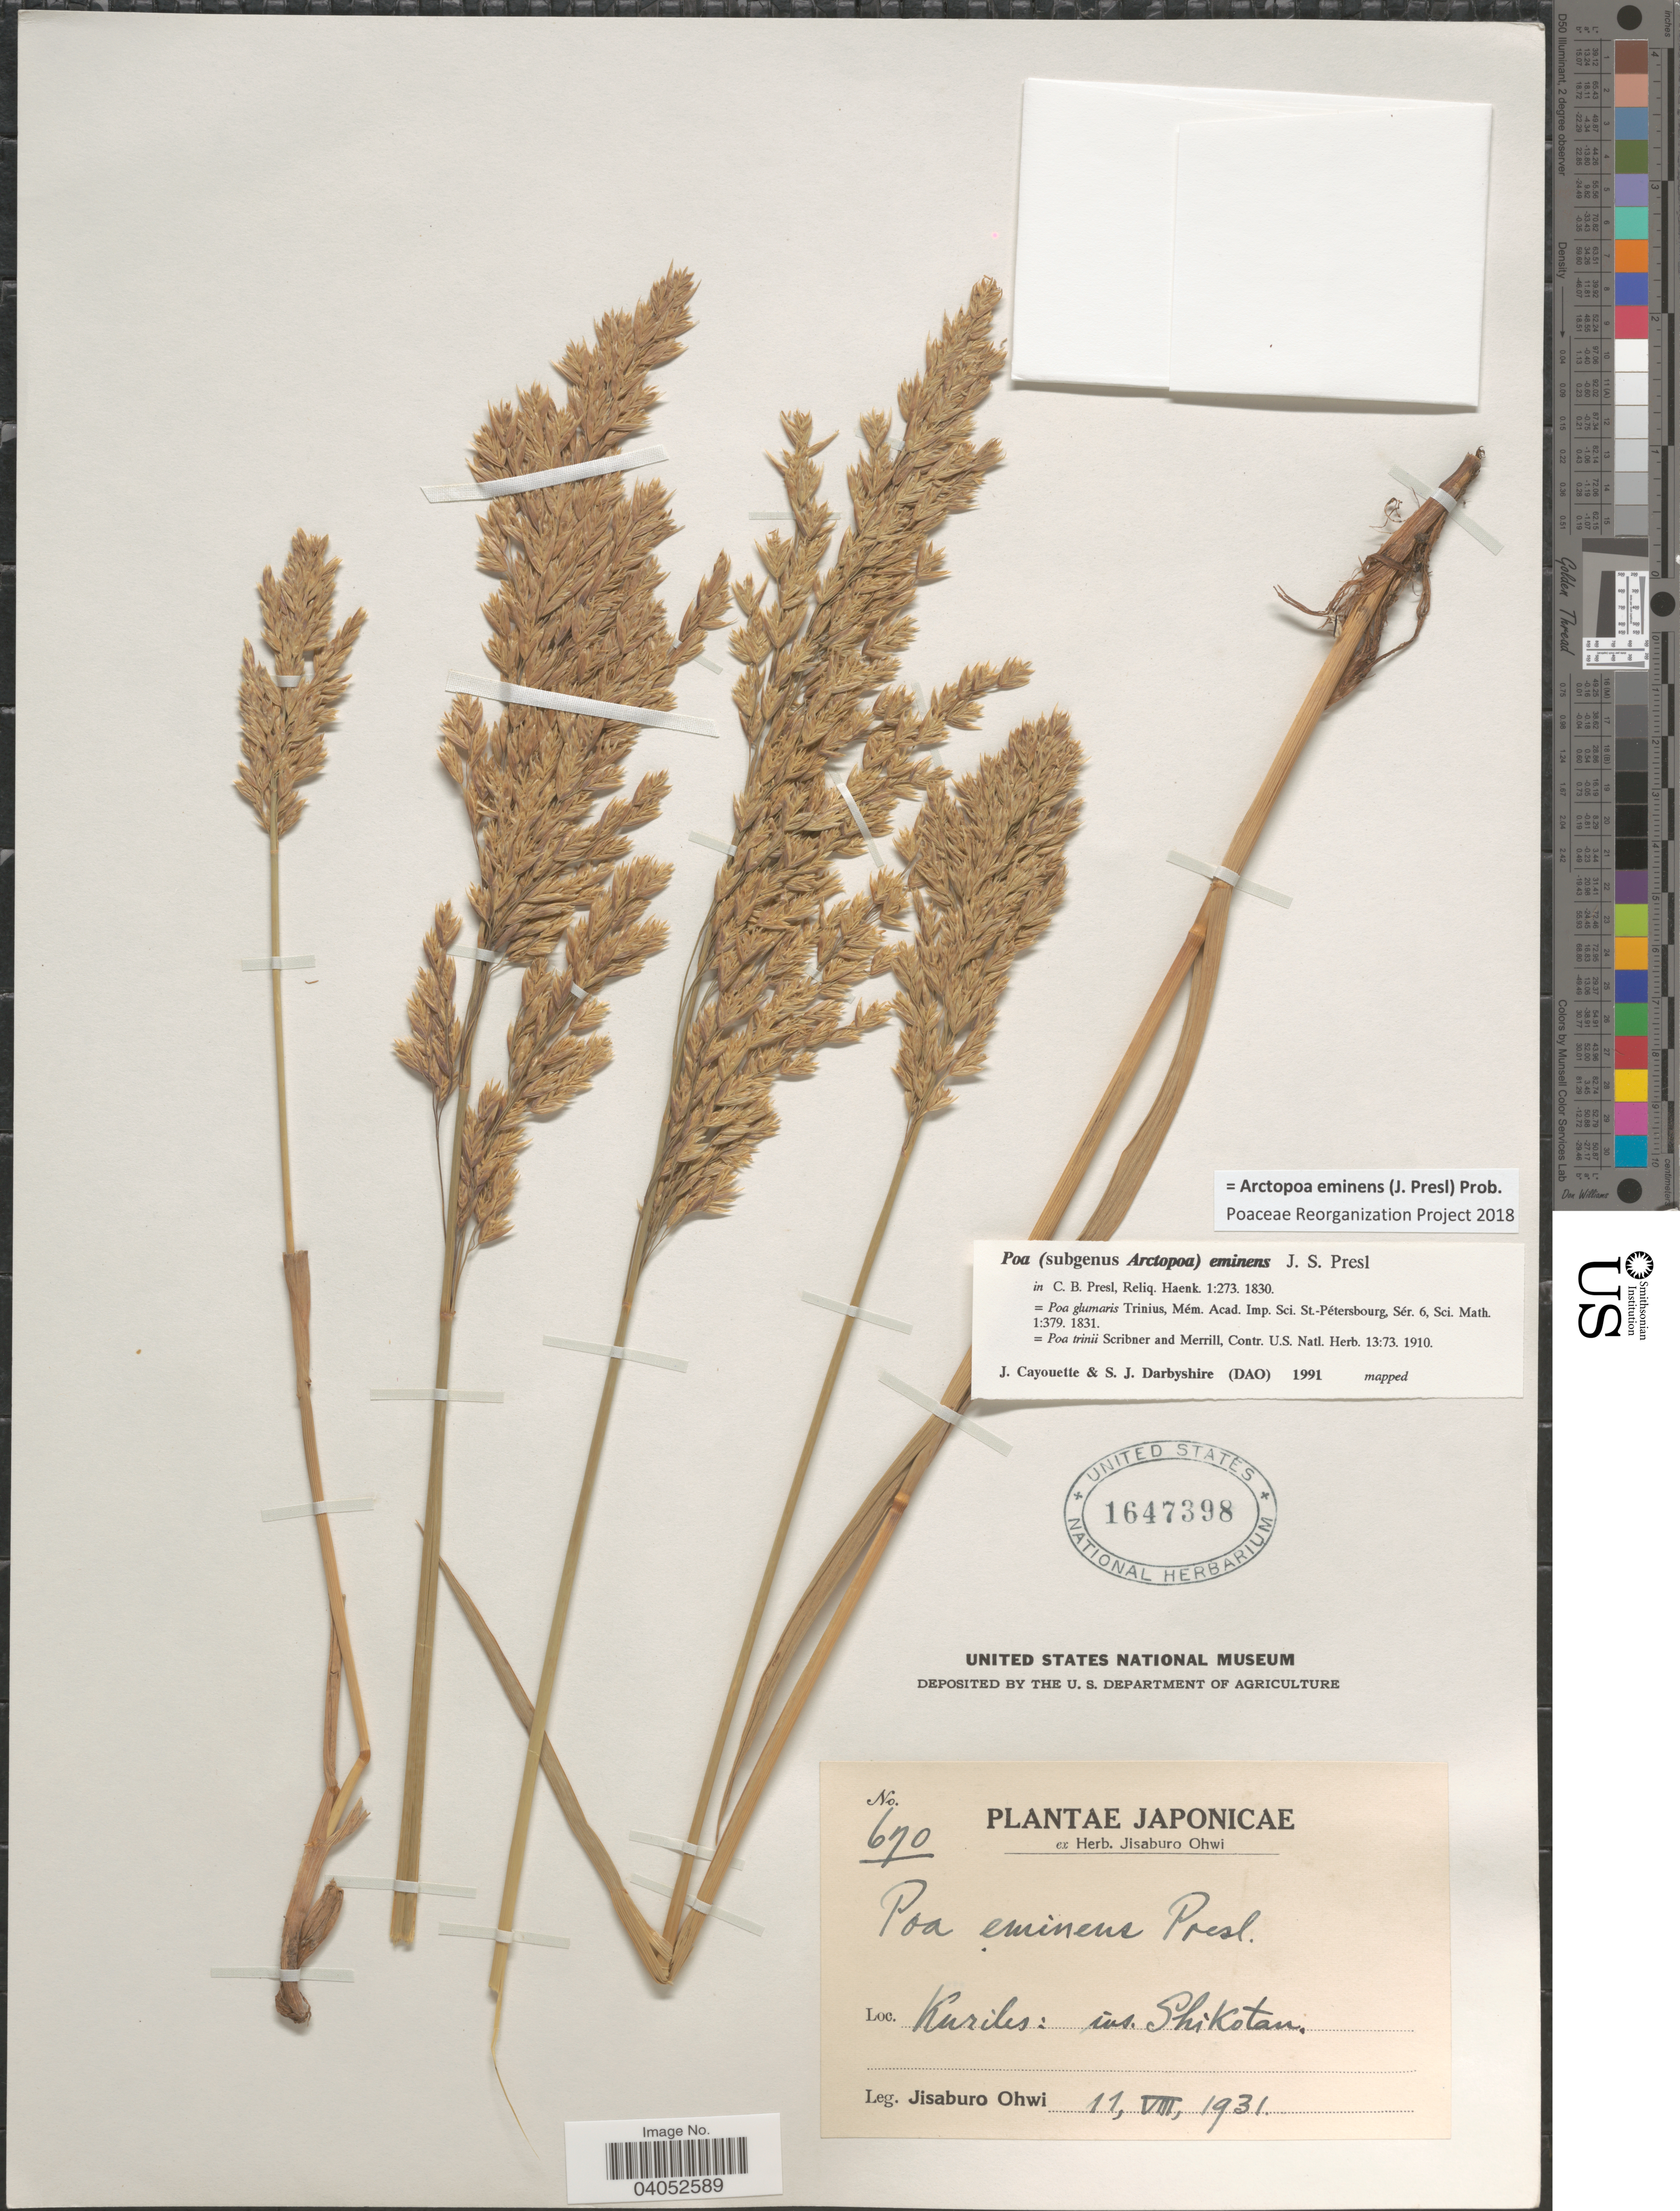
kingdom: Plantae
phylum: Tracheophyta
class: Liliopsida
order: Poales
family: Poaceae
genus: Arctopoa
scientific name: Arctopoa eminens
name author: (J. Presl) Prob.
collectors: J. Ohwi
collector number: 670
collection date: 1931-08-11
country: Russian Federation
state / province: Sakhalin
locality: Kurilis: Ins. Shikotan.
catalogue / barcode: US 1647398